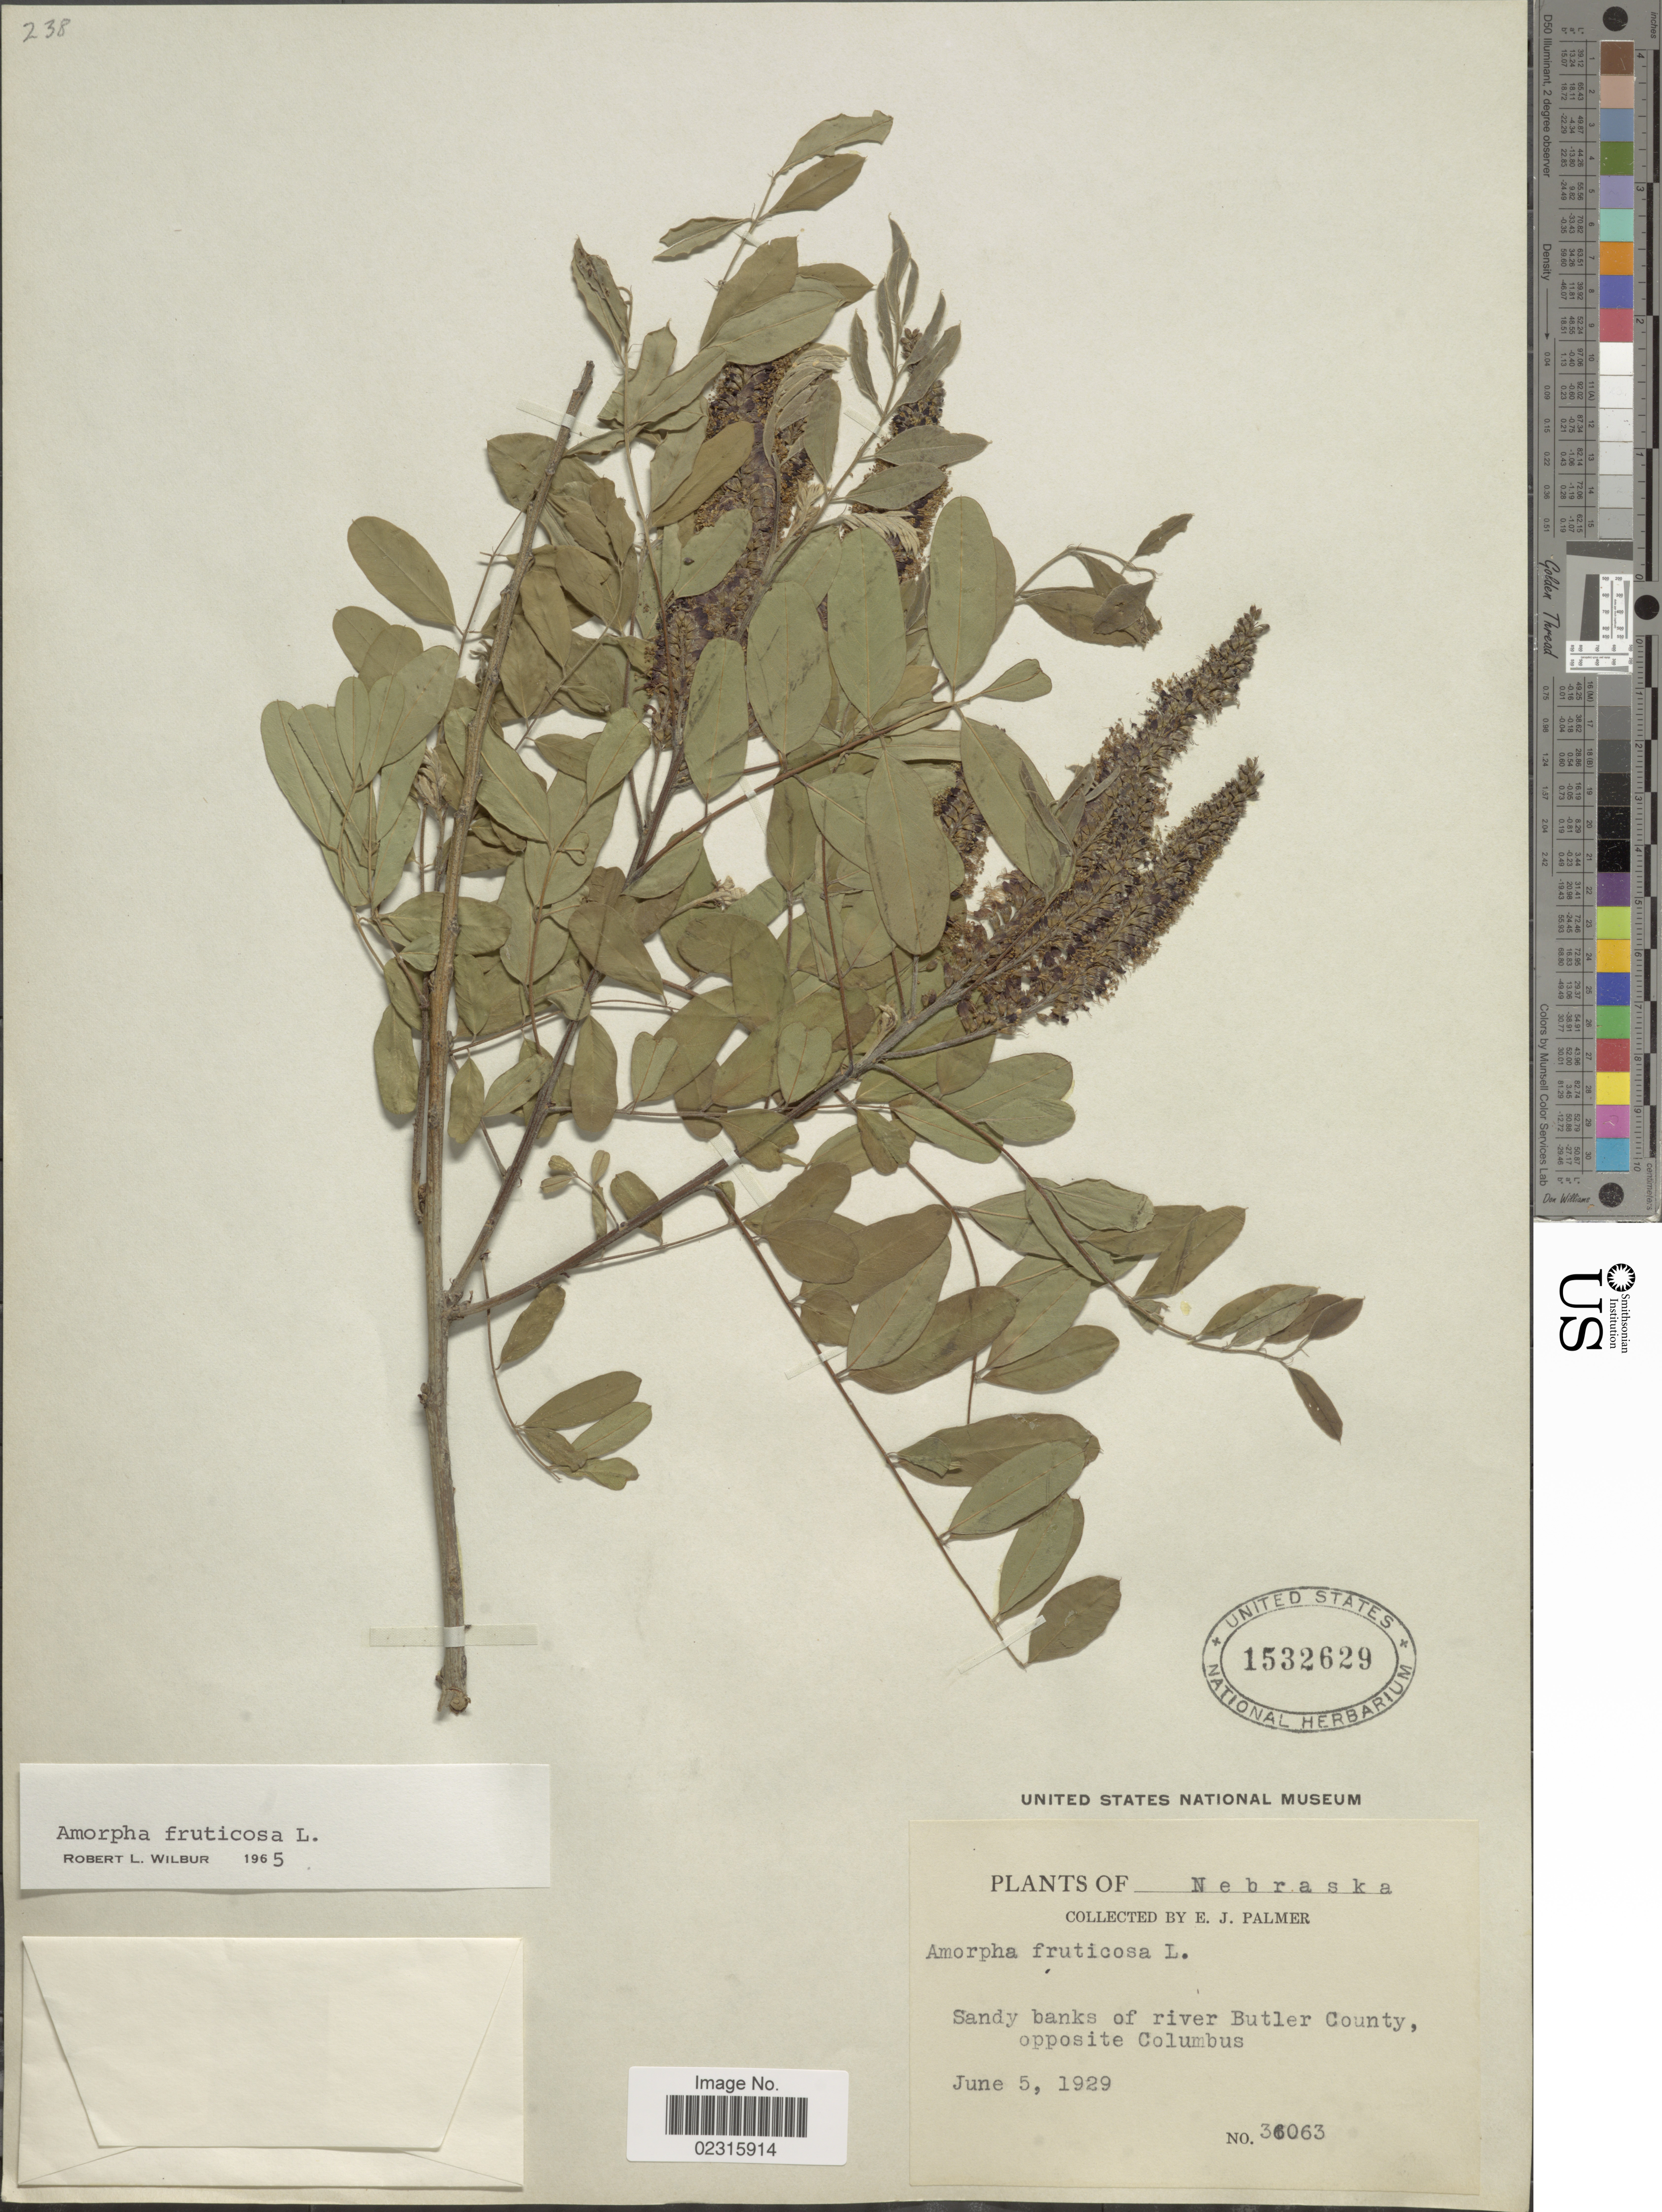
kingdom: Plantae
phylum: Tracheophyta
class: Magnoliopsida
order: Fabales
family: Fabaceae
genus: Amorpha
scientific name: Amorpha fruticosa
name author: L.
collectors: E. J. Palmer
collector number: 36063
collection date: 1929-06-05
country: United States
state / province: Nebraska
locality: Sandy banks of river Butler County, opposite Colombus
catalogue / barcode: US 1532629